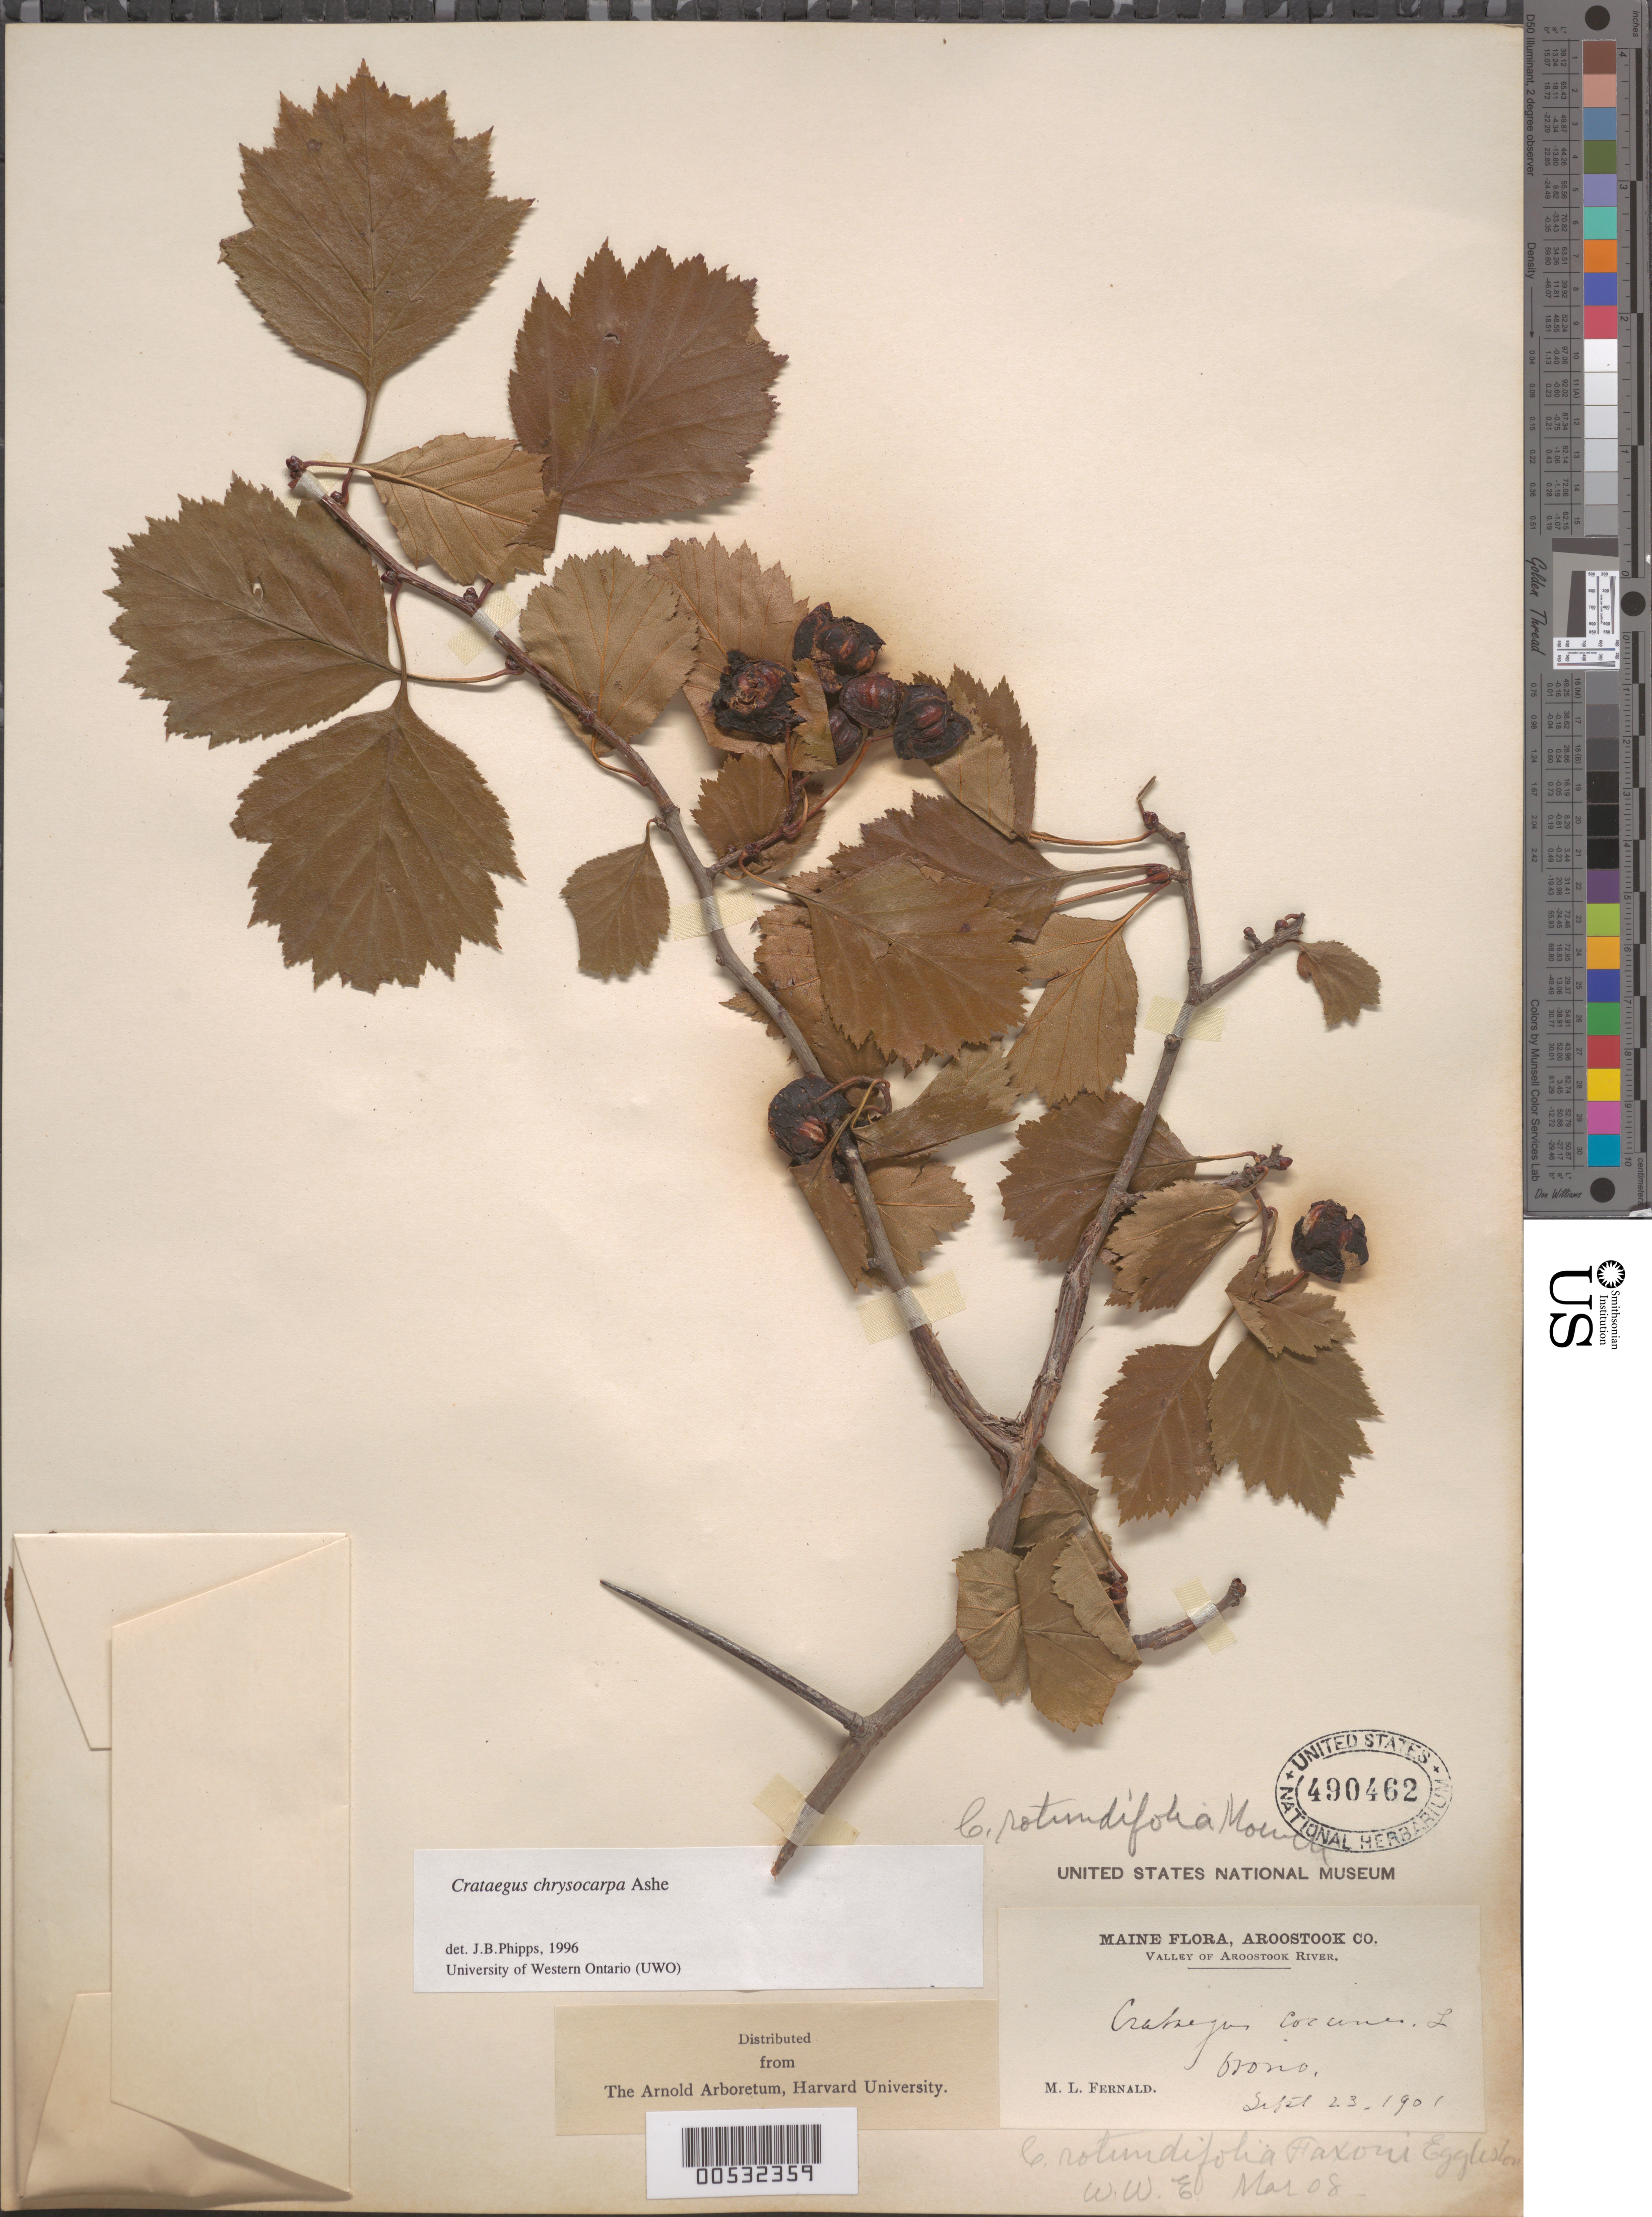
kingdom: Plantae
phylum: Tracheophyta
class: Magnoliopsida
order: Rosales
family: Rosaceae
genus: Crataegus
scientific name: Crataegus chrysocarpa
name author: Ashe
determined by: Phipps, James B., (UWO), University of Western Ontario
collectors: M. L. Fernald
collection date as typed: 23 Sep 1901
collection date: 1901-09-23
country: United States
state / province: Maine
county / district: Aroostook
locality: Orono, Valley of the Aroostook River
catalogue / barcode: US 490462